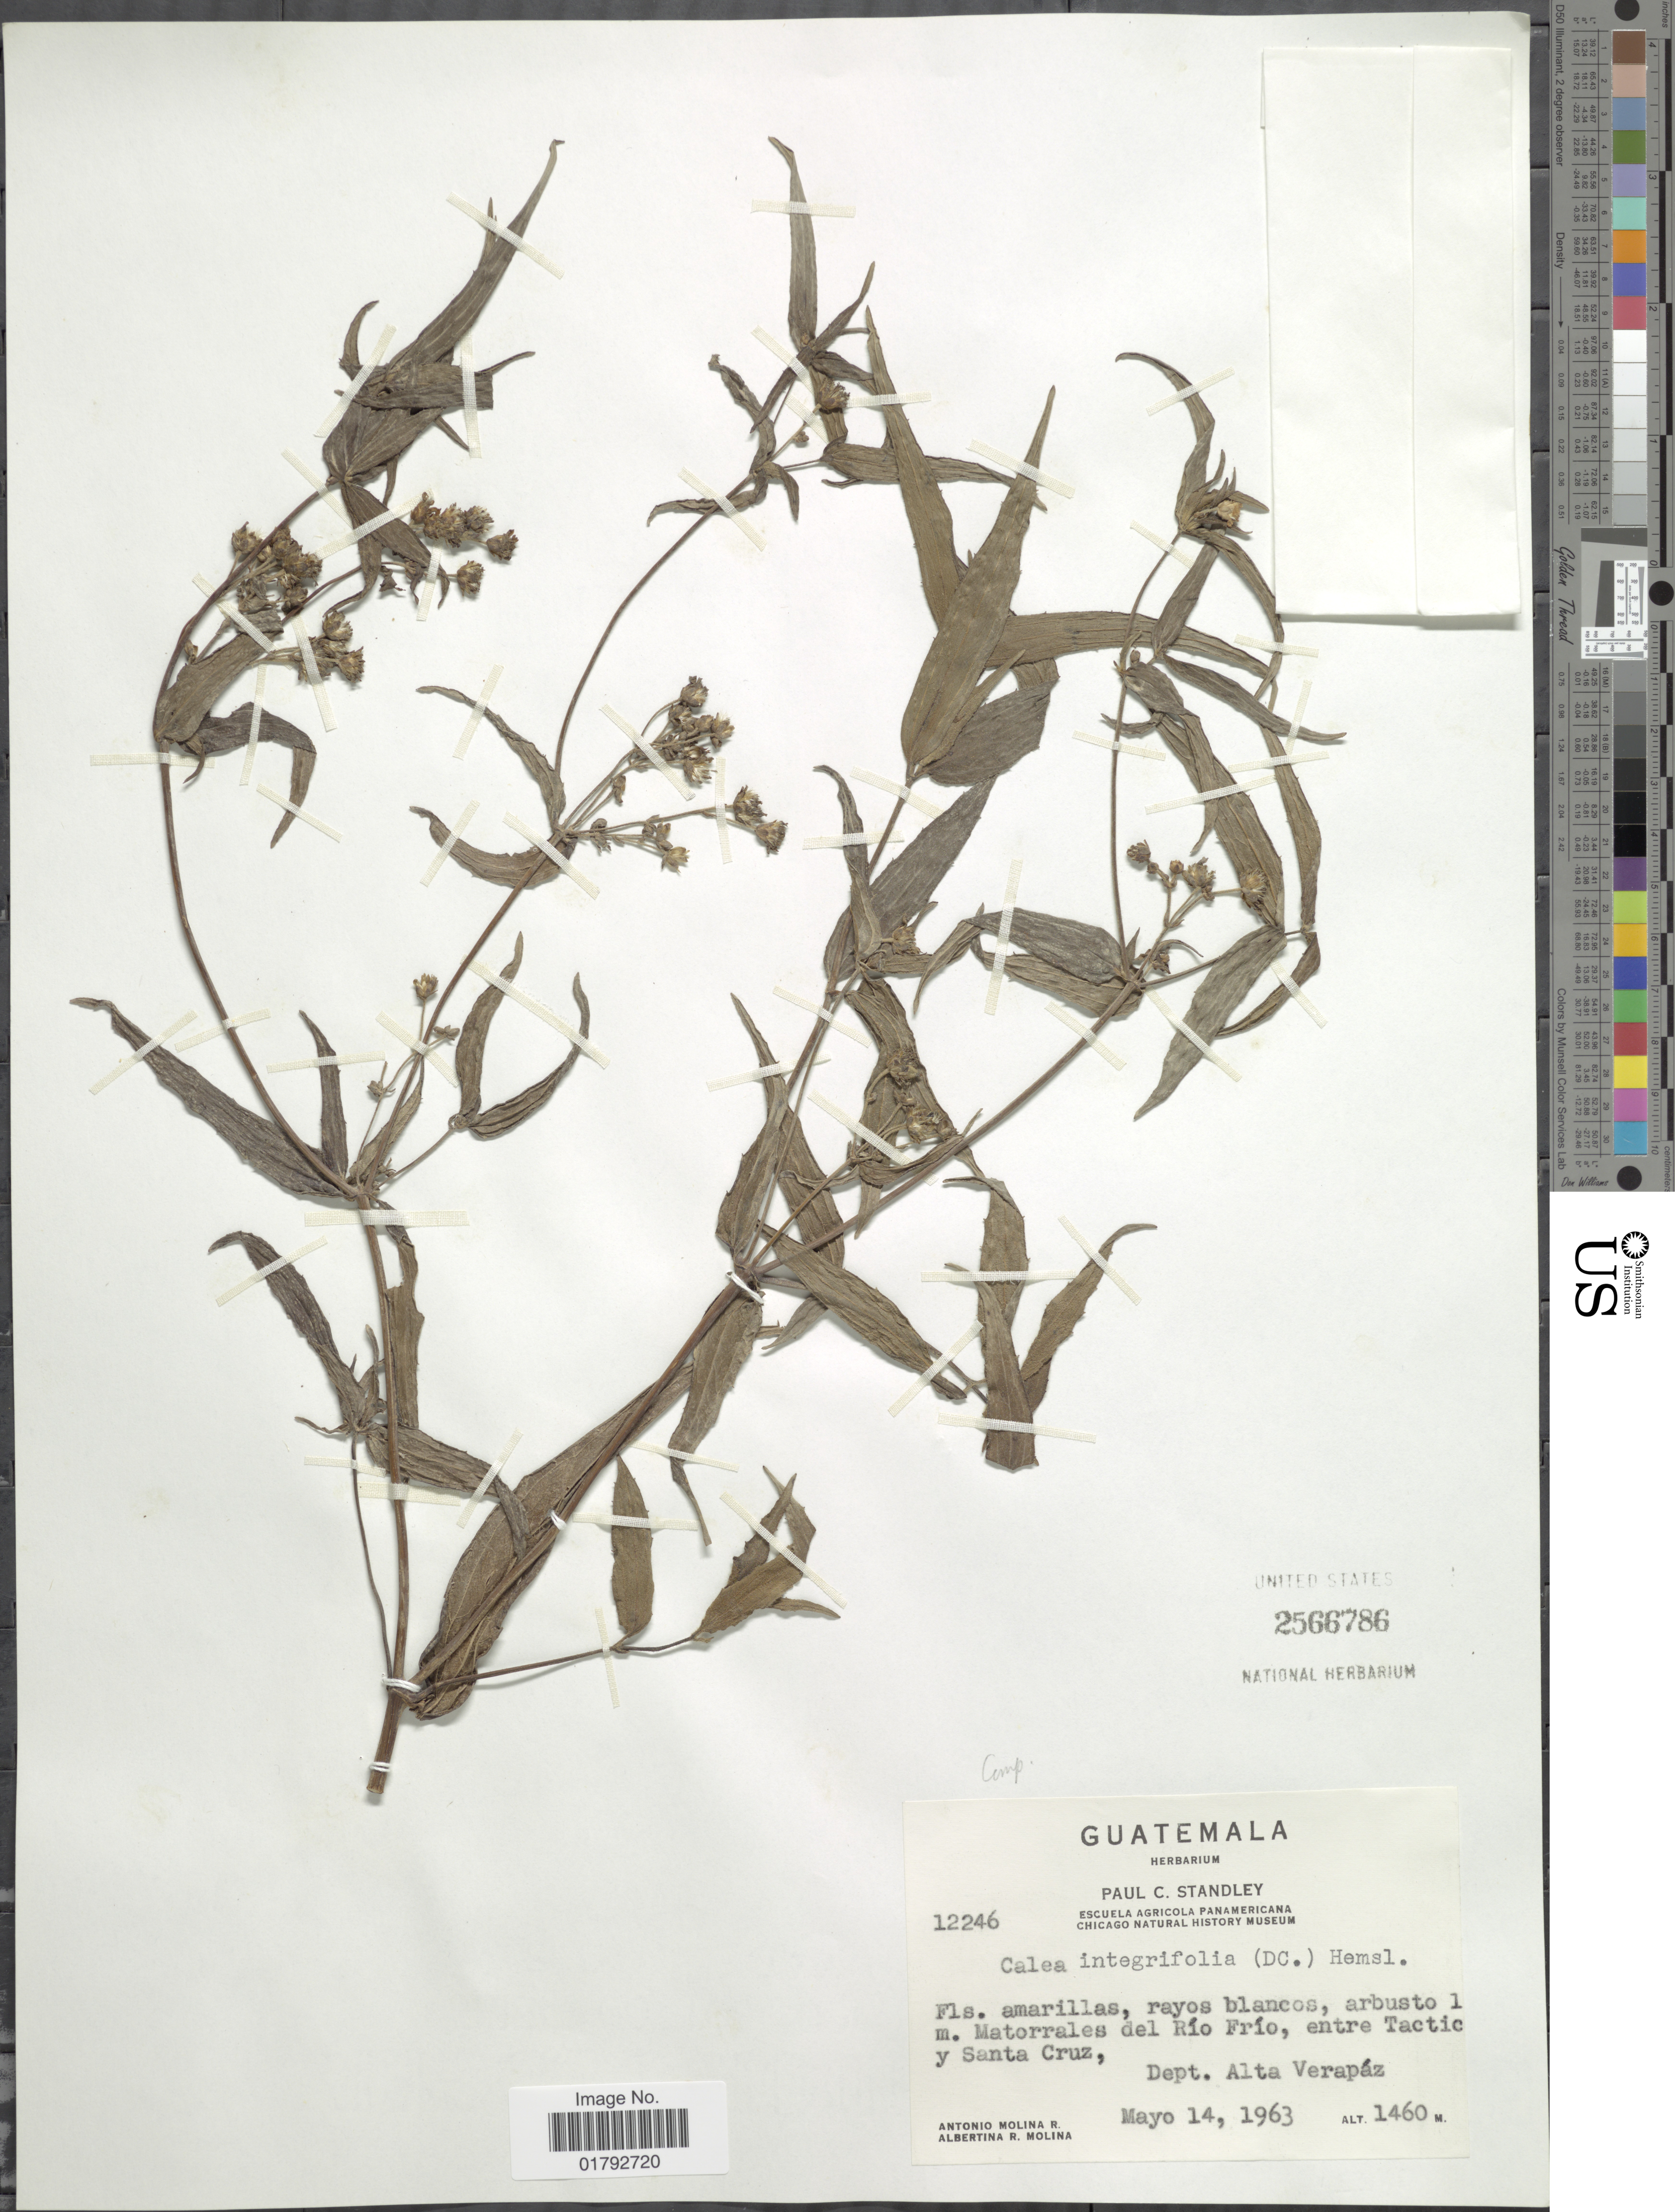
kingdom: Plantae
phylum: Tracheophyta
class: Magnoliopsida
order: Asterales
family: Asteraceae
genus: Alloispermum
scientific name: Alloispermum integrifolium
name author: (DC.) H. Rob.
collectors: A. Molina R. & A. R. Molina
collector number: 12246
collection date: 1963-05-14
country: Guatemala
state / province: Alta Verapaz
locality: Matorrales del Rio Frio, entre Tactic y Santa Cruz. Dept. Alta Vera Paz.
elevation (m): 1460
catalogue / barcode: US 2566786